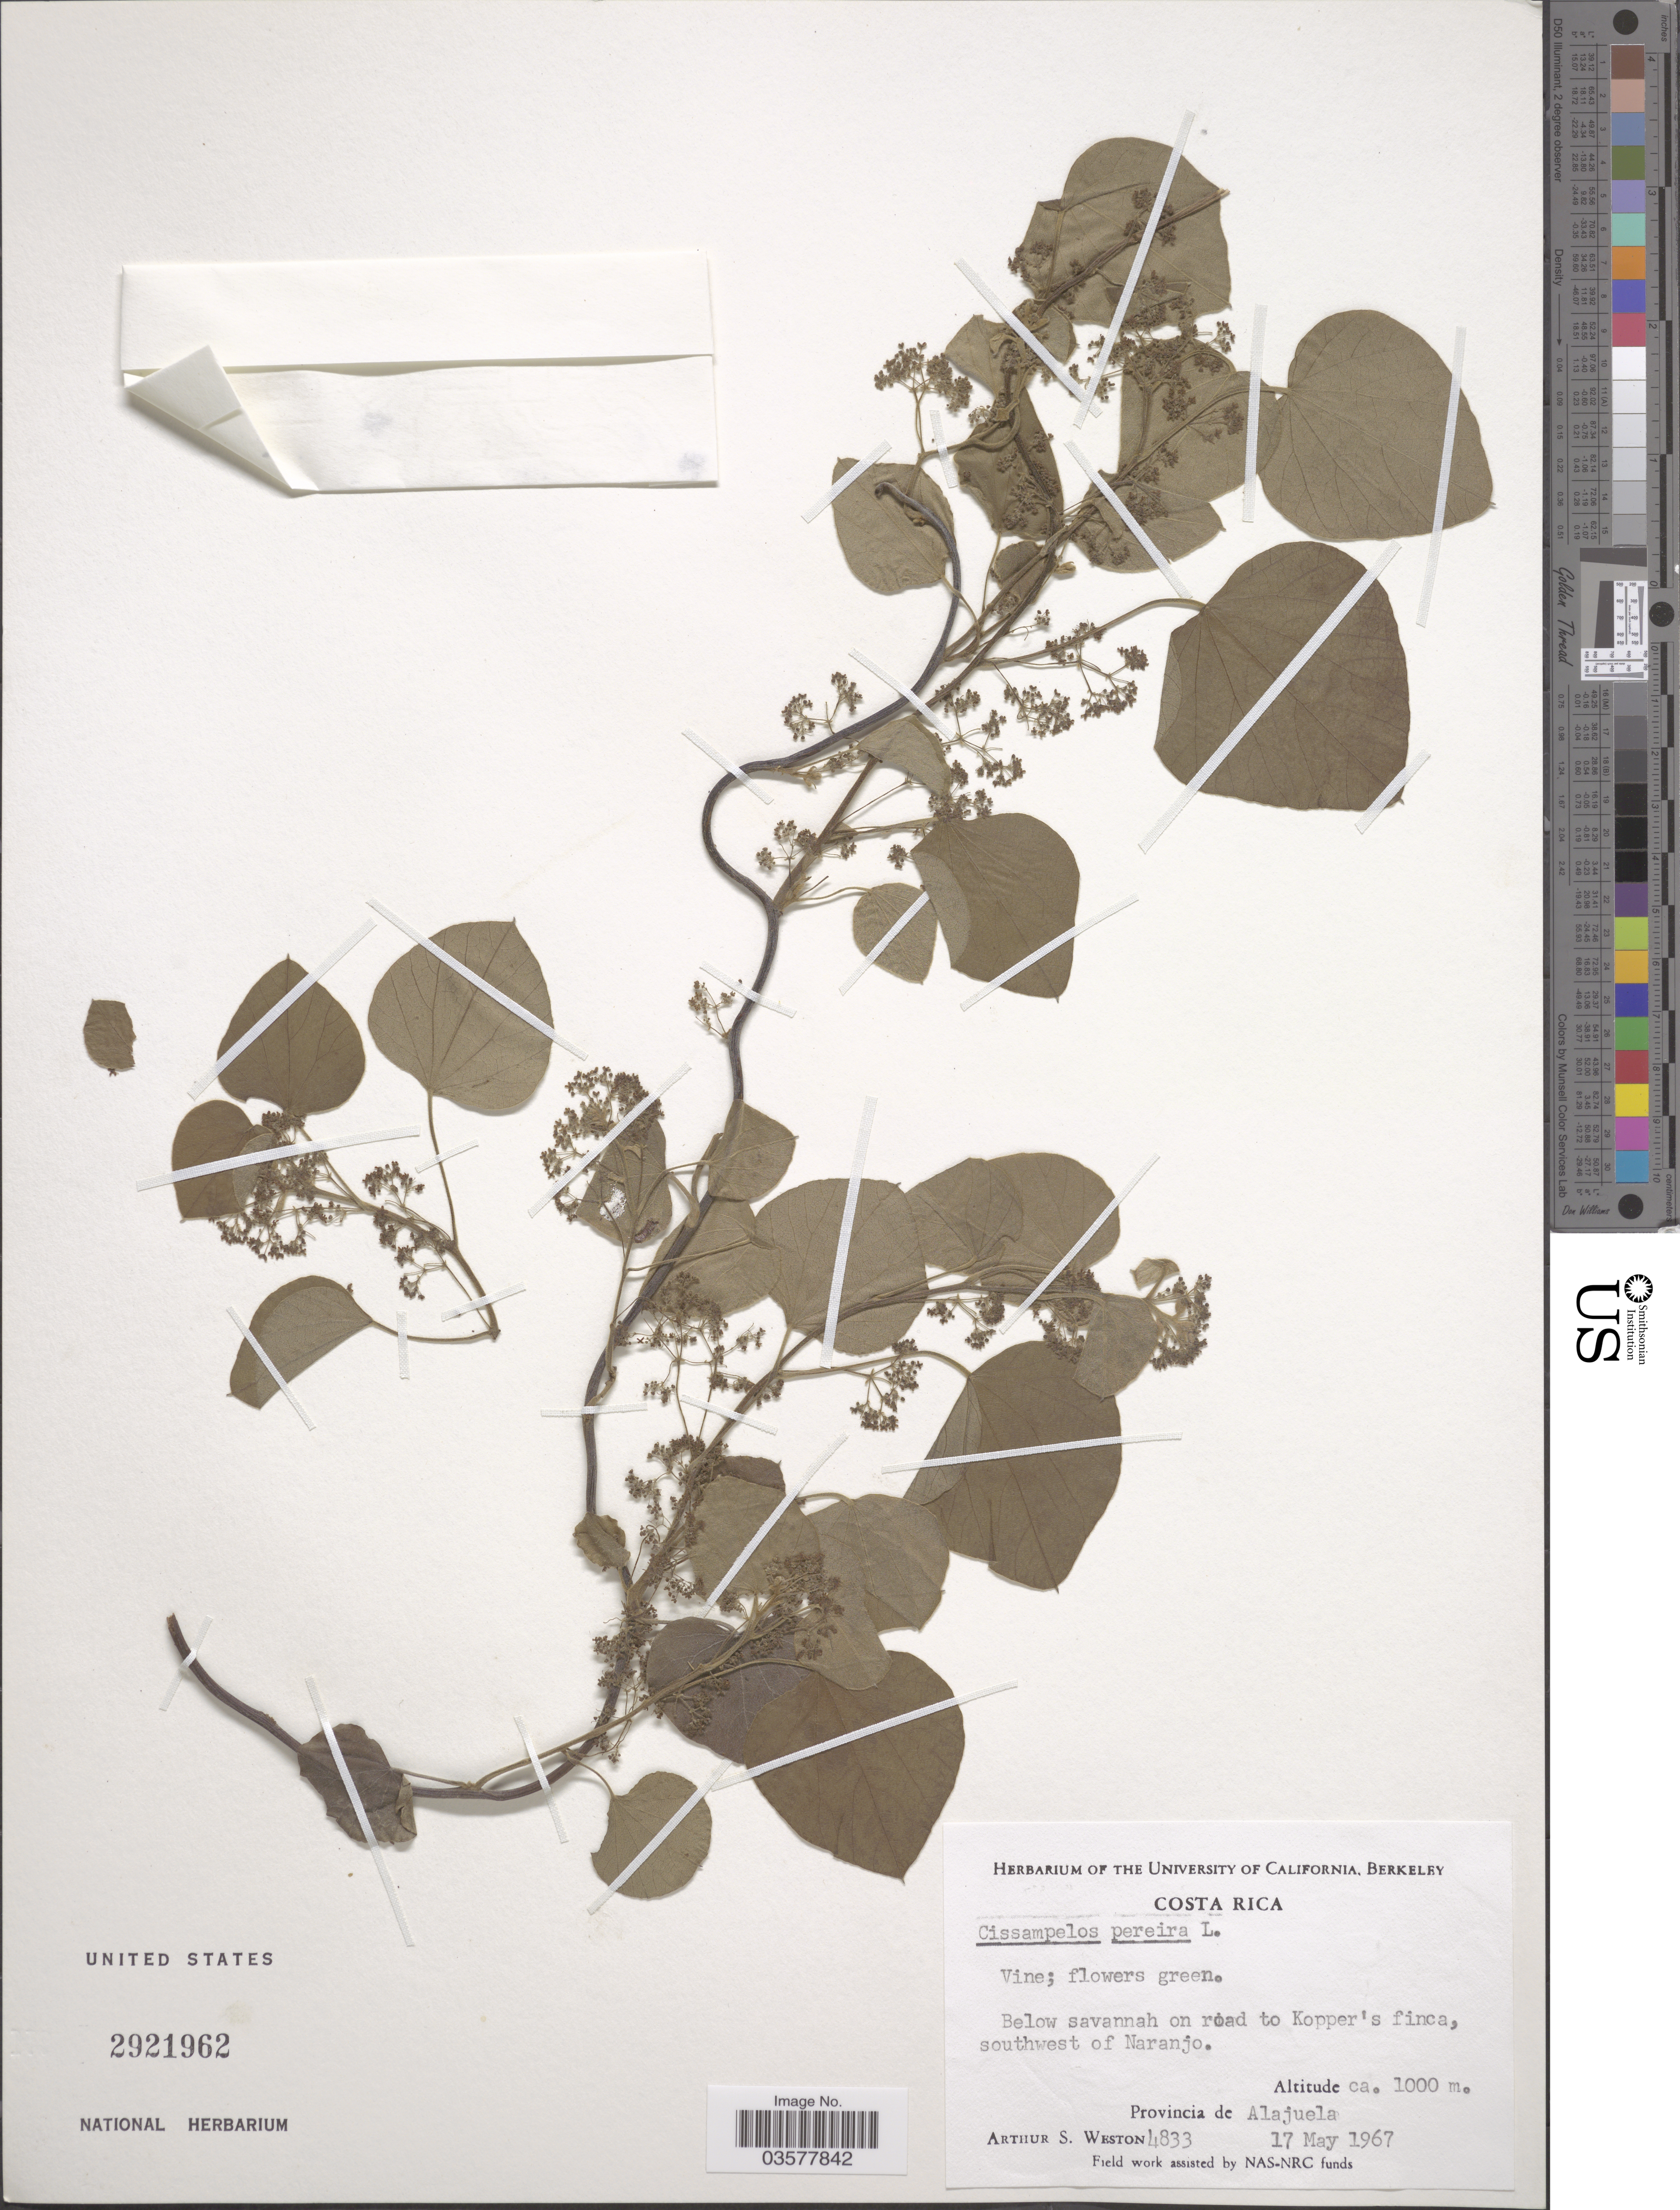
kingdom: Plantae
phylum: Tracheophyta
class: Magnoliopsida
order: Ranunculales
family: Menispermaceae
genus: Cissampelos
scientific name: Cissampelos pareira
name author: L.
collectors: A. Weston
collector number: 4833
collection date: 1967-05-17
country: Costa Rica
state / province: Alajuela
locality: Below savannah on road to Kopper's finca, southwest of Naranjo.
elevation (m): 1000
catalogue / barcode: US 2921962